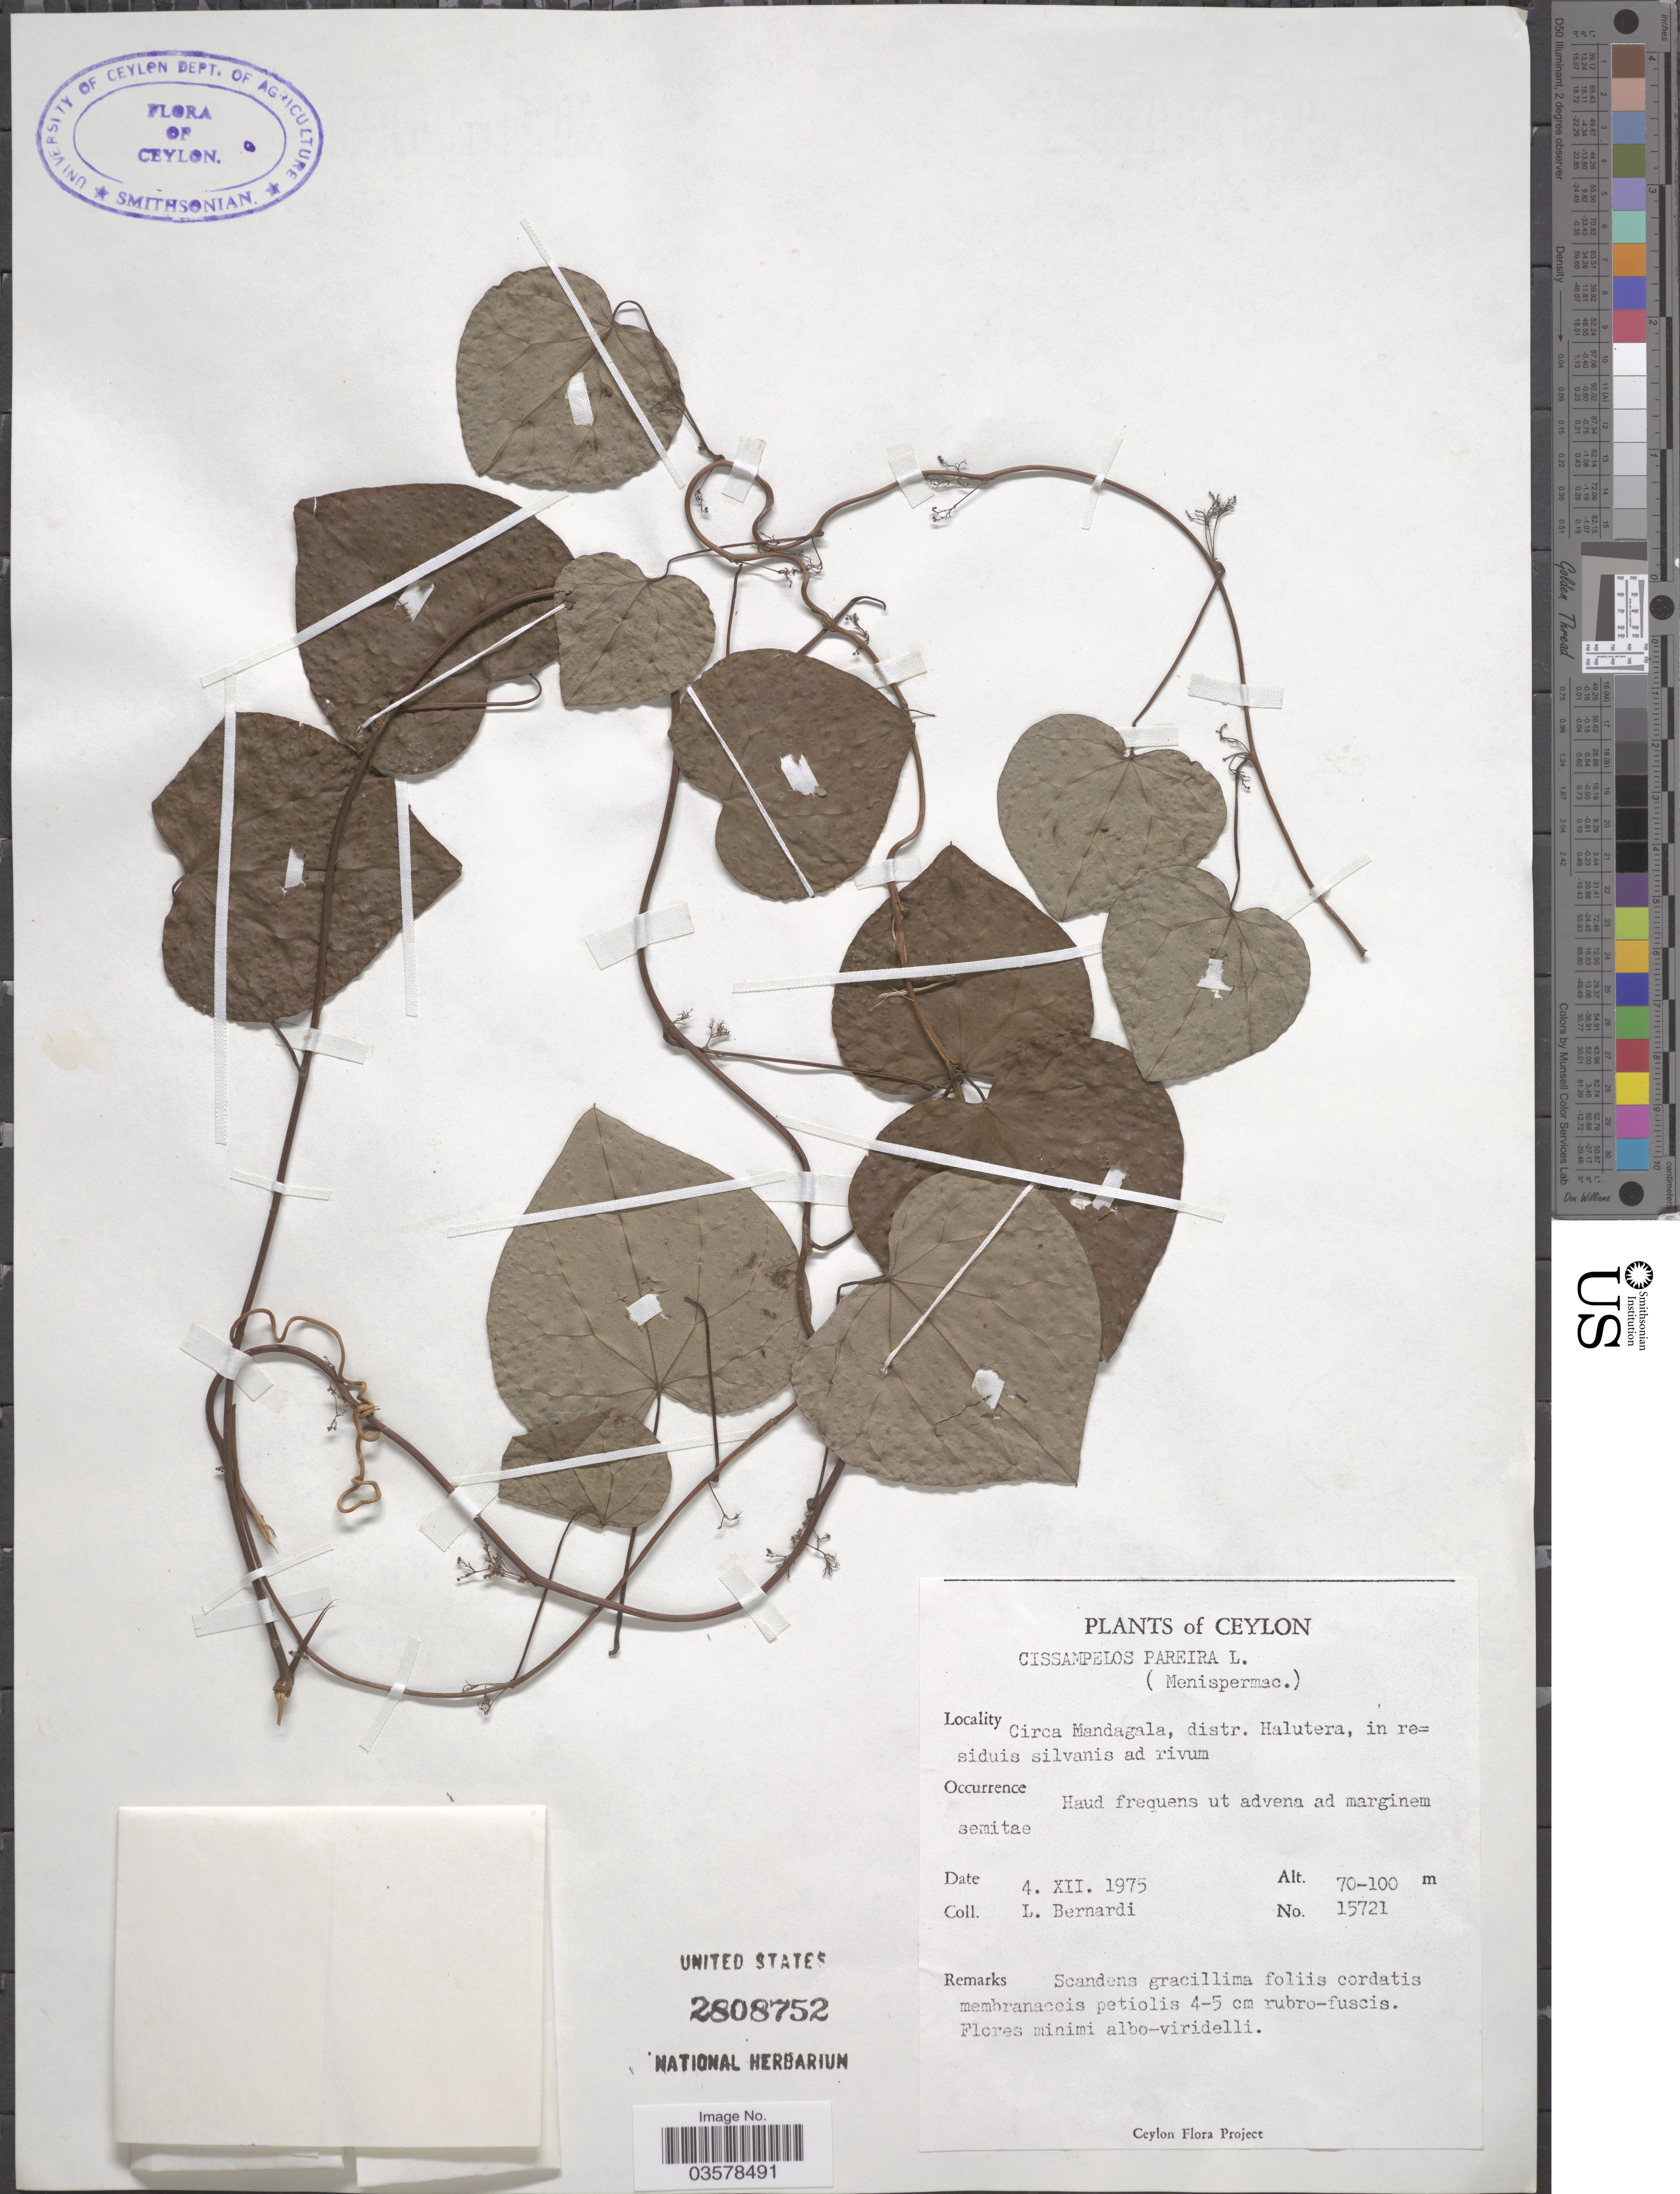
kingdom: Plantae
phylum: Tracheophyta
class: Magnoliopsida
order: Ranunculales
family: Menispermaceae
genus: Cissampelos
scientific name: Cissampelos pareira var. hirsuta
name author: (Buch.-Ham. ex DC.) Forman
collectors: L. Bernardi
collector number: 15721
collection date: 1975-12-04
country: Sri Lanka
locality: Ceylon. Circa Mandagala, distr. Halutera, in residuis silvanis ad rivum.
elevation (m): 70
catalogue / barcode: US 2808752